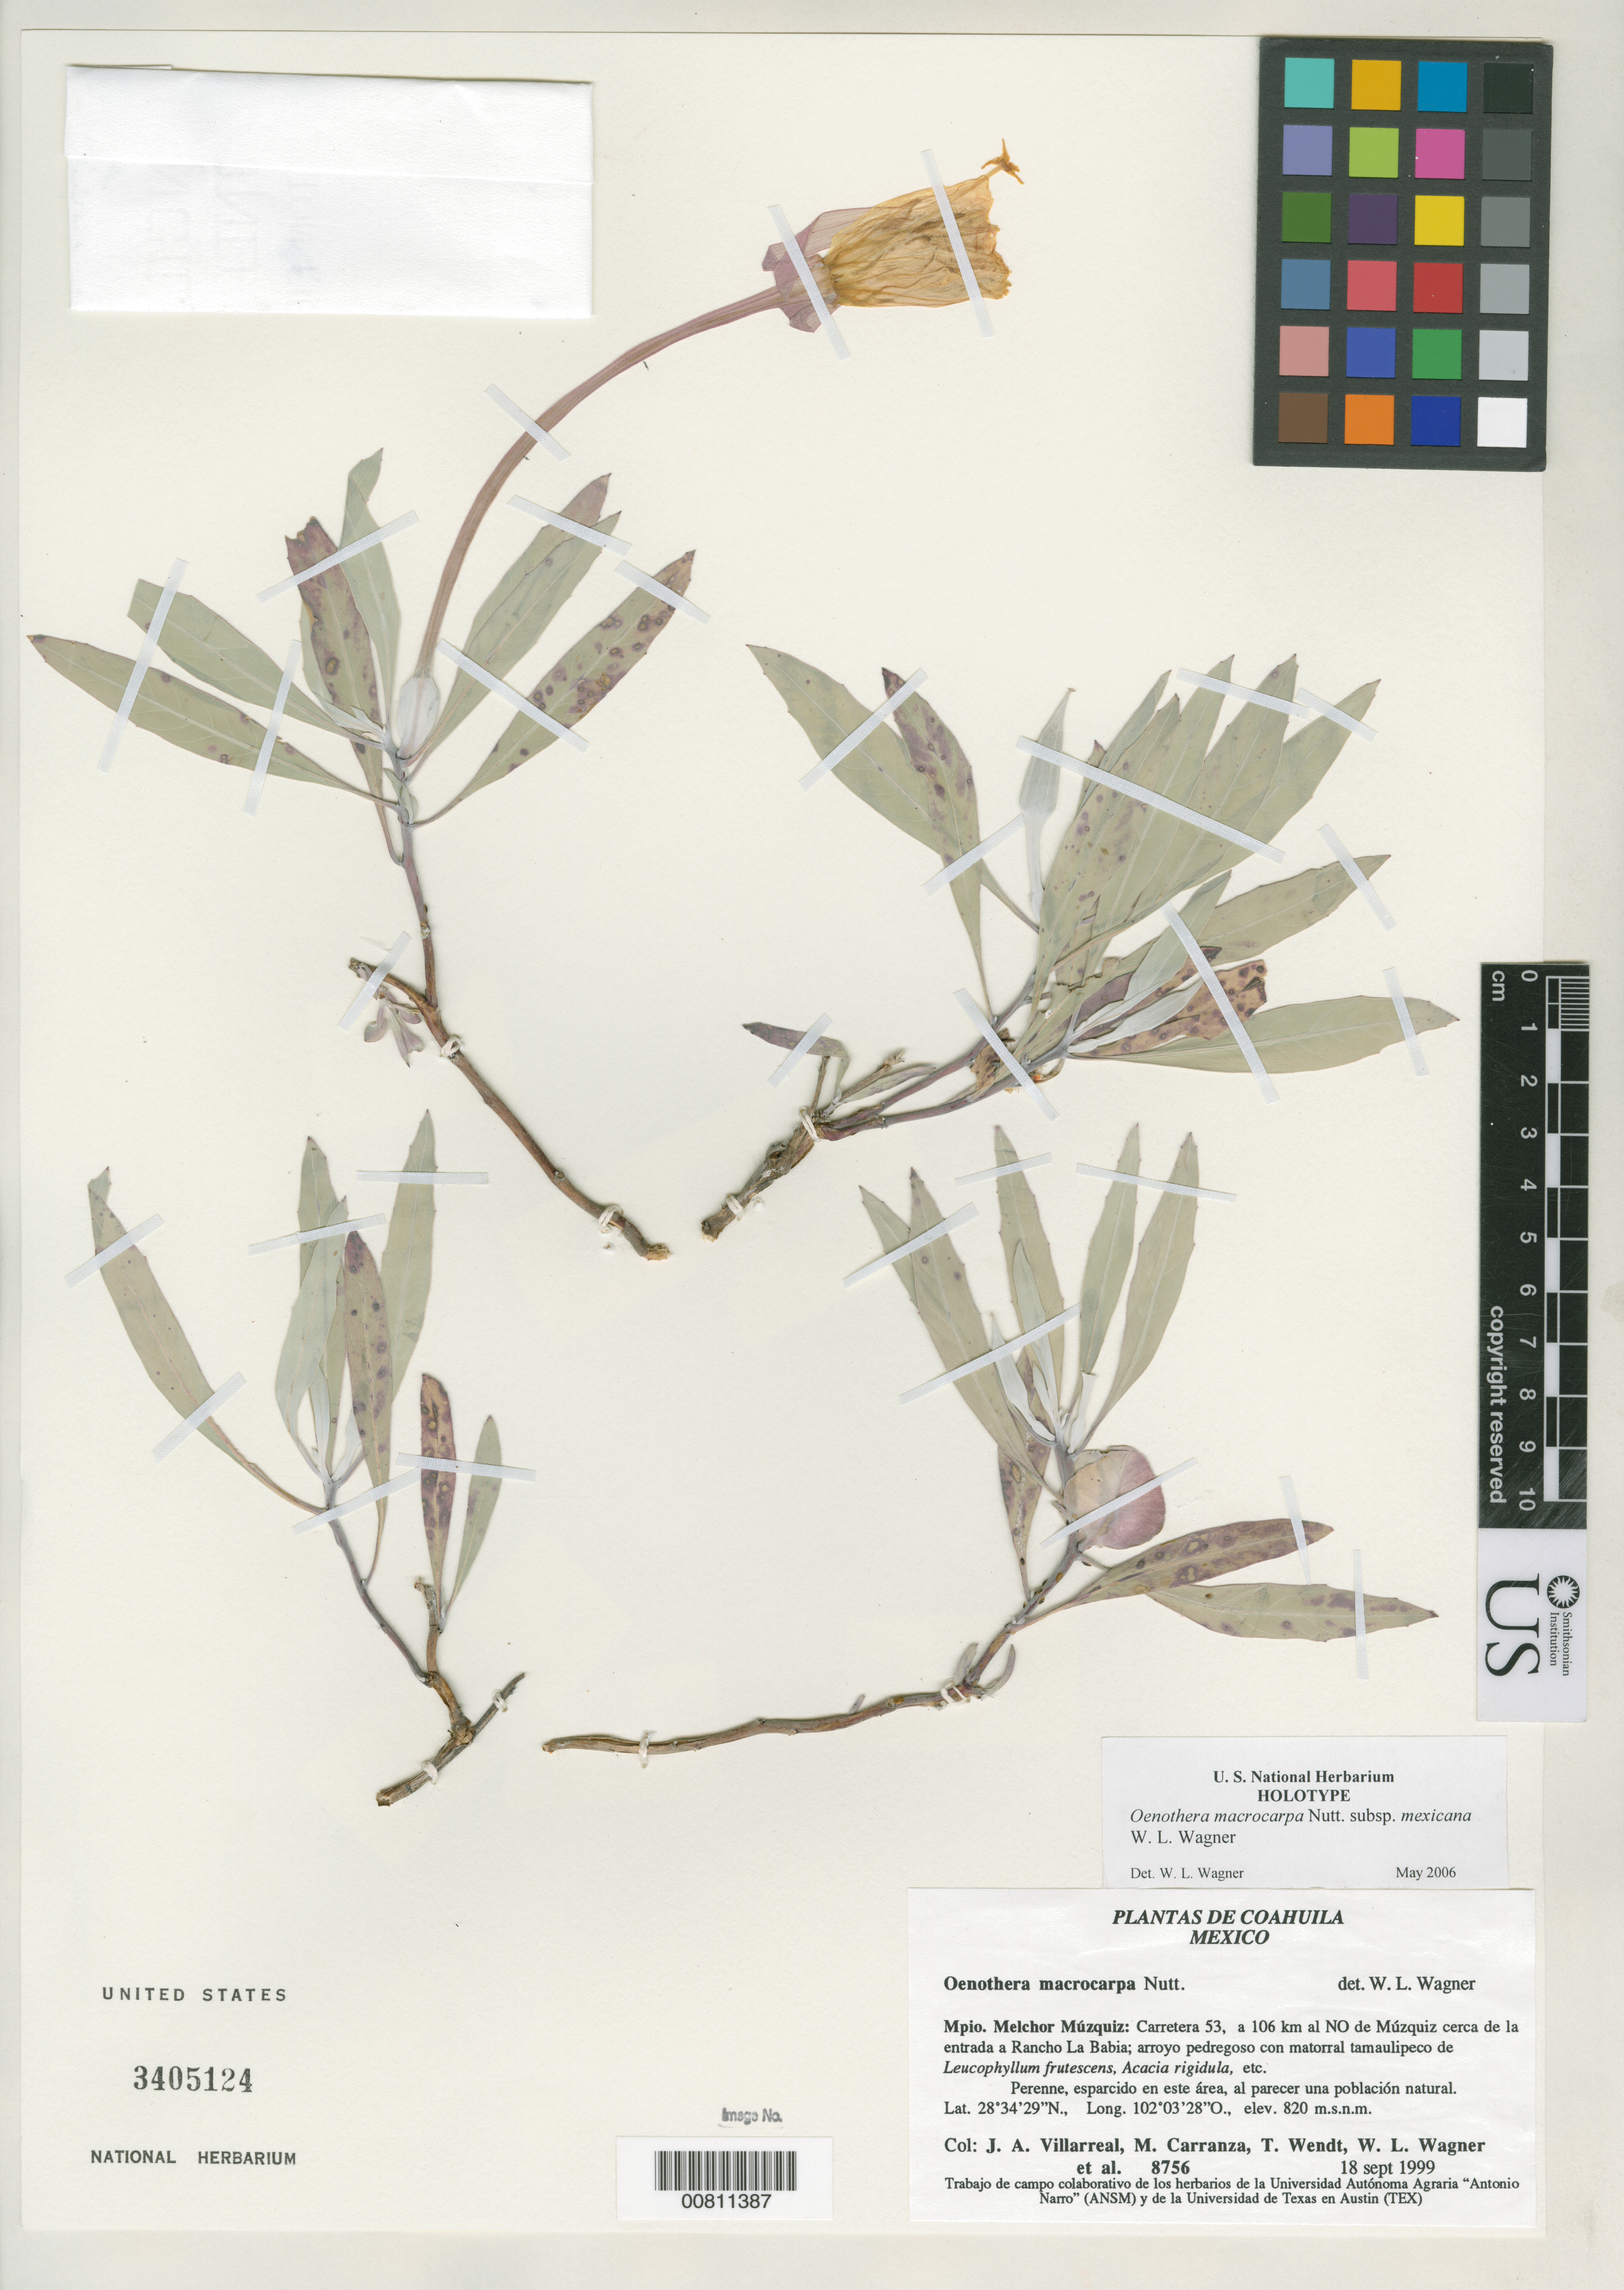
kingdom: Plantae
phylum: Tracheophyta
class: Magnoliopsida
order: Myrtales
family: Onagraceae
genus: Oenothera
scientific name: Oenothera macrocarpa subsp. mexicana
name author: W.L. Wagner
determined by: Wagner, W. L., (BOT), Smithsonian Institution - National Museum of Natural History (UNITED STATES)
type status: Holotype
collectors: J. Villareal, M. Carranza, T. L. Wendt, W. L. Wagner & et al.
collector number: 8756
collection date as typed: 18 Sep 1999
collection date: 1999-09-18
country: Mexico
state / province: Coahuila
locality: Mpio. Melchor Múzquiz: Carretera 53, a 106 km al NO de Múzquiz cerca de la entrada a Rancho la Babia.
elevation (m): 820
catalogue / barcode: US 3405124